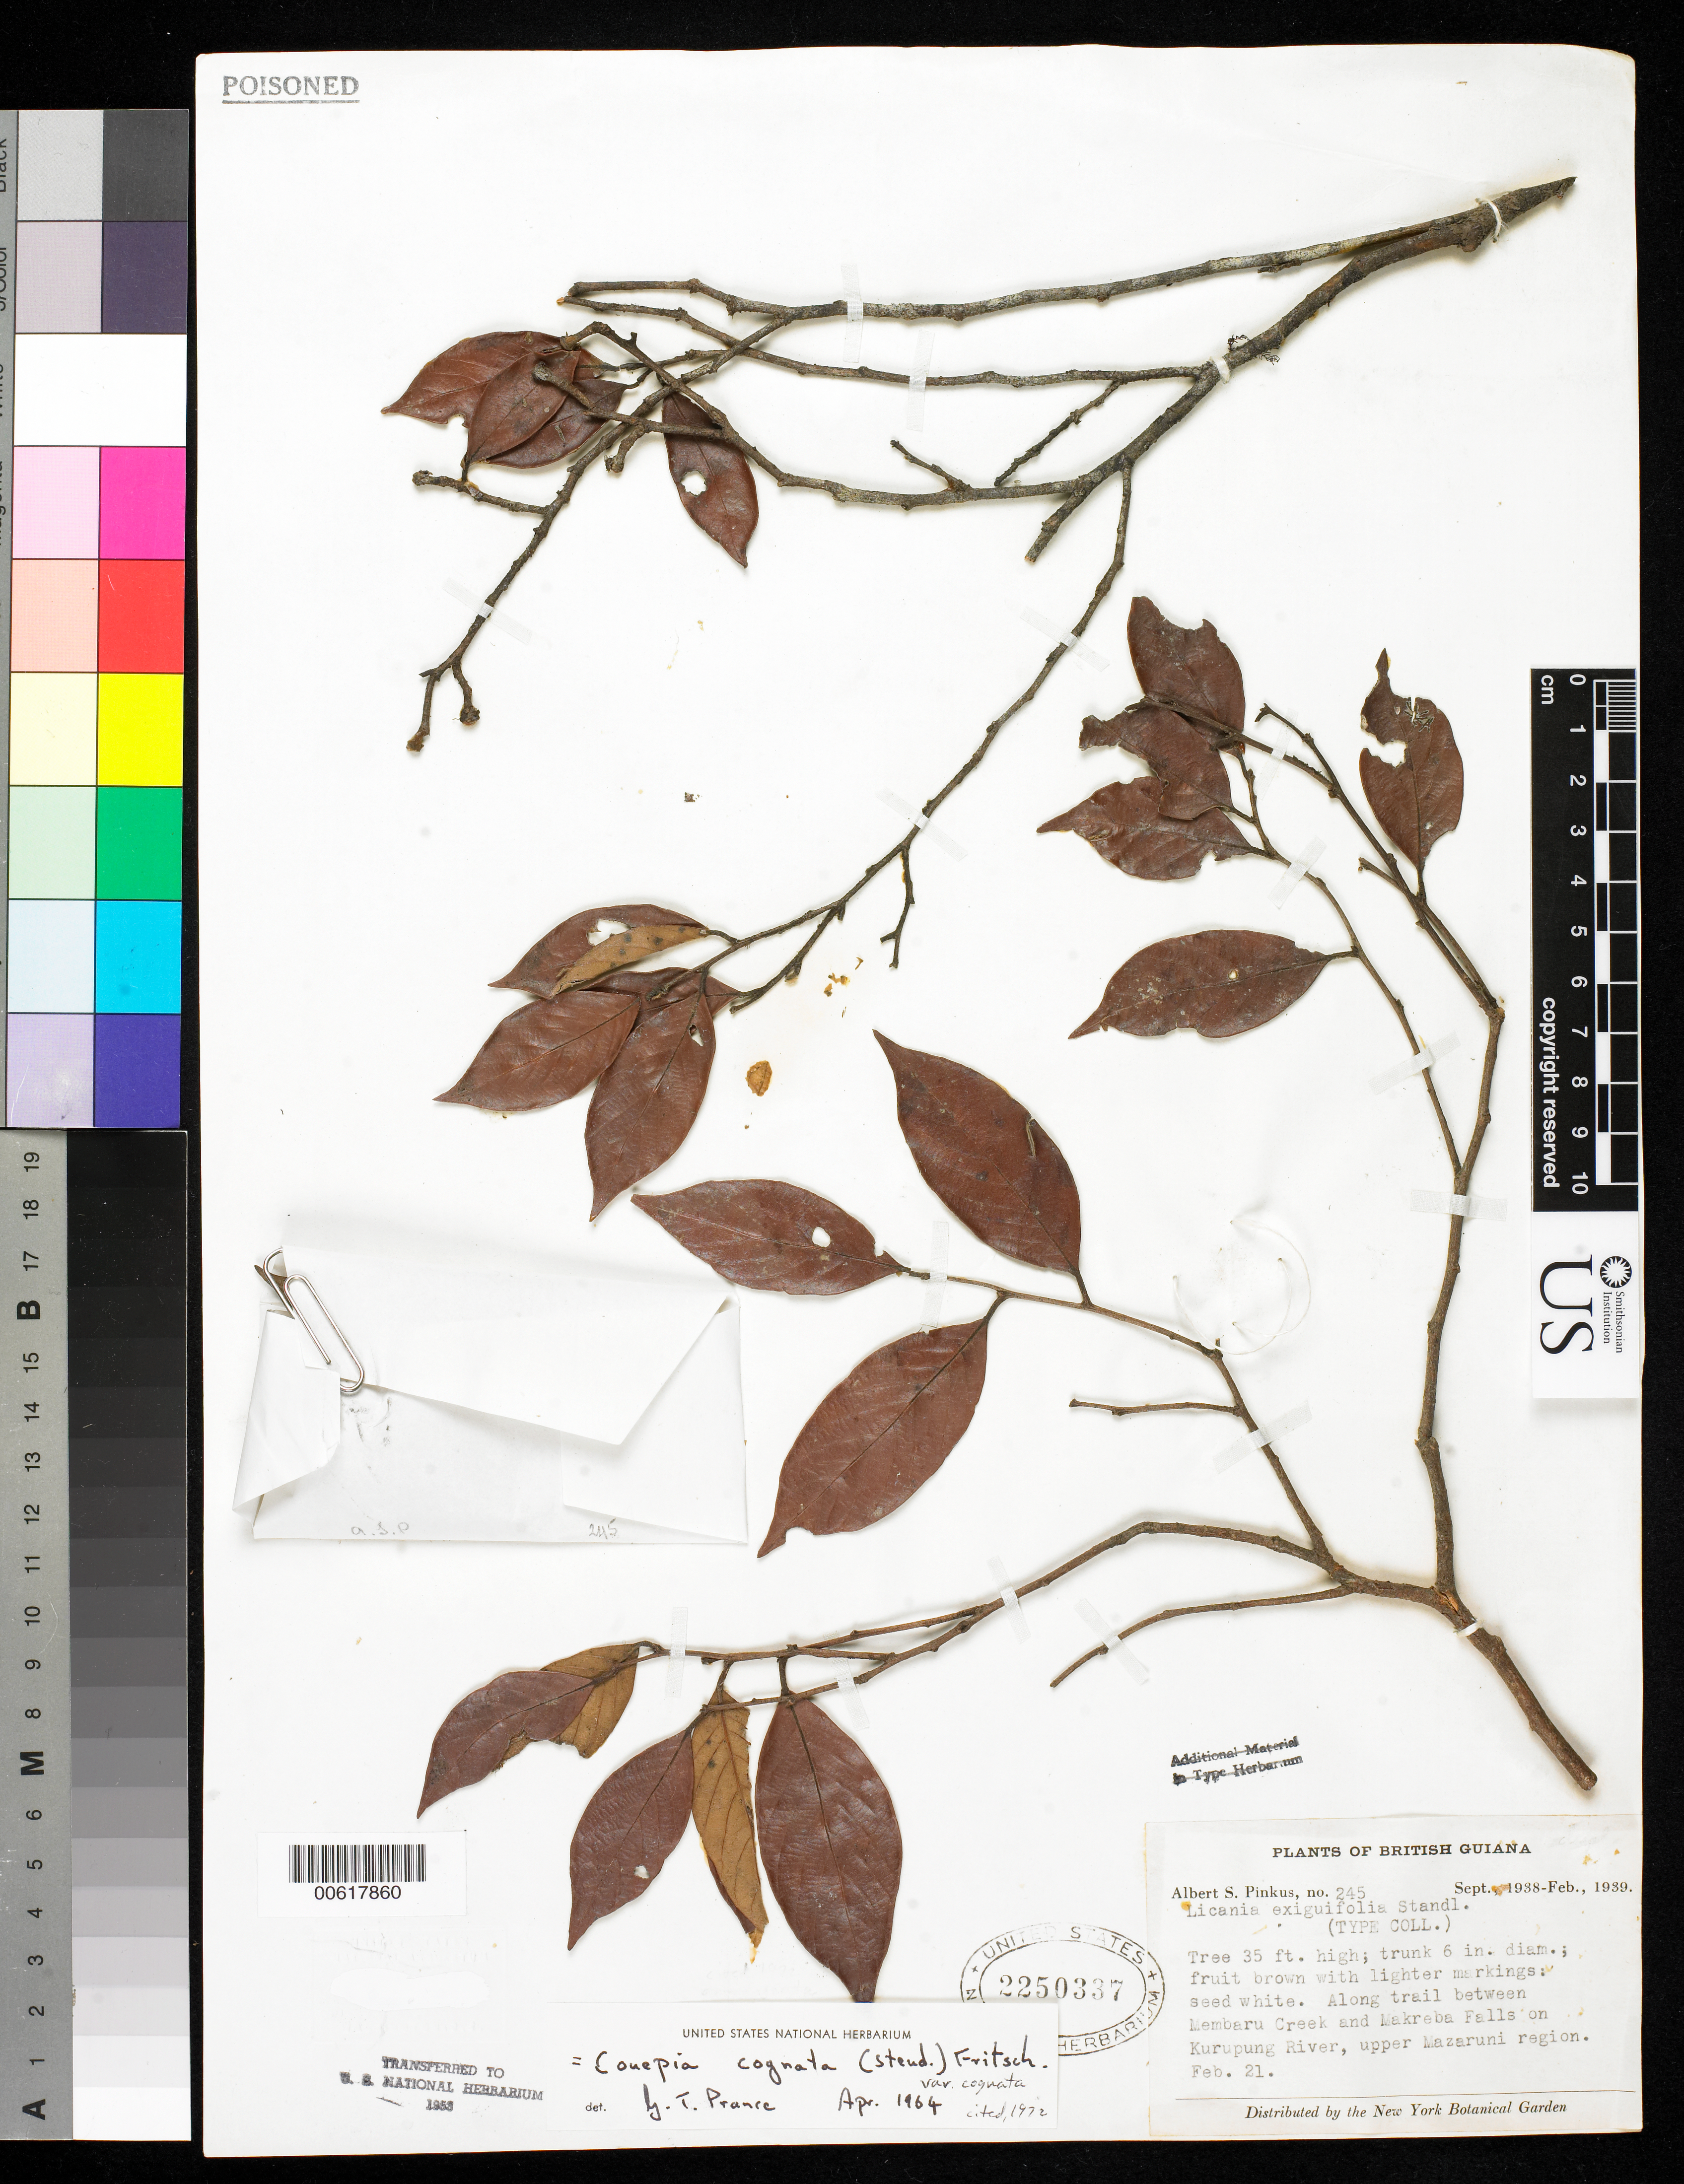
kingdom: Plantae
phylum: Tracheophyta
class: Magnoliopsida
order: Malpighiales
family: Chrysobalanaceae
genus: Licania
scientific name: Licania exiguifolia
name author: Standl.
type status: Isotype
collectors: A. Pinkus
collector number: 245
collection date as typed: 21 Feb 1939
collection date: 1939-02-21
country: Guyana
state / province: Cuyuni-Mazaruni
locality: Along trail between Membaru Creek and Makreba Falls on Kurupung River, upper Mazaruni region.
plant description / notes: Specimen ex herb. U.S. National Arboretum, transferred to U.S. National Herbarium, 1953.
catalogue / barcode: US 2250337